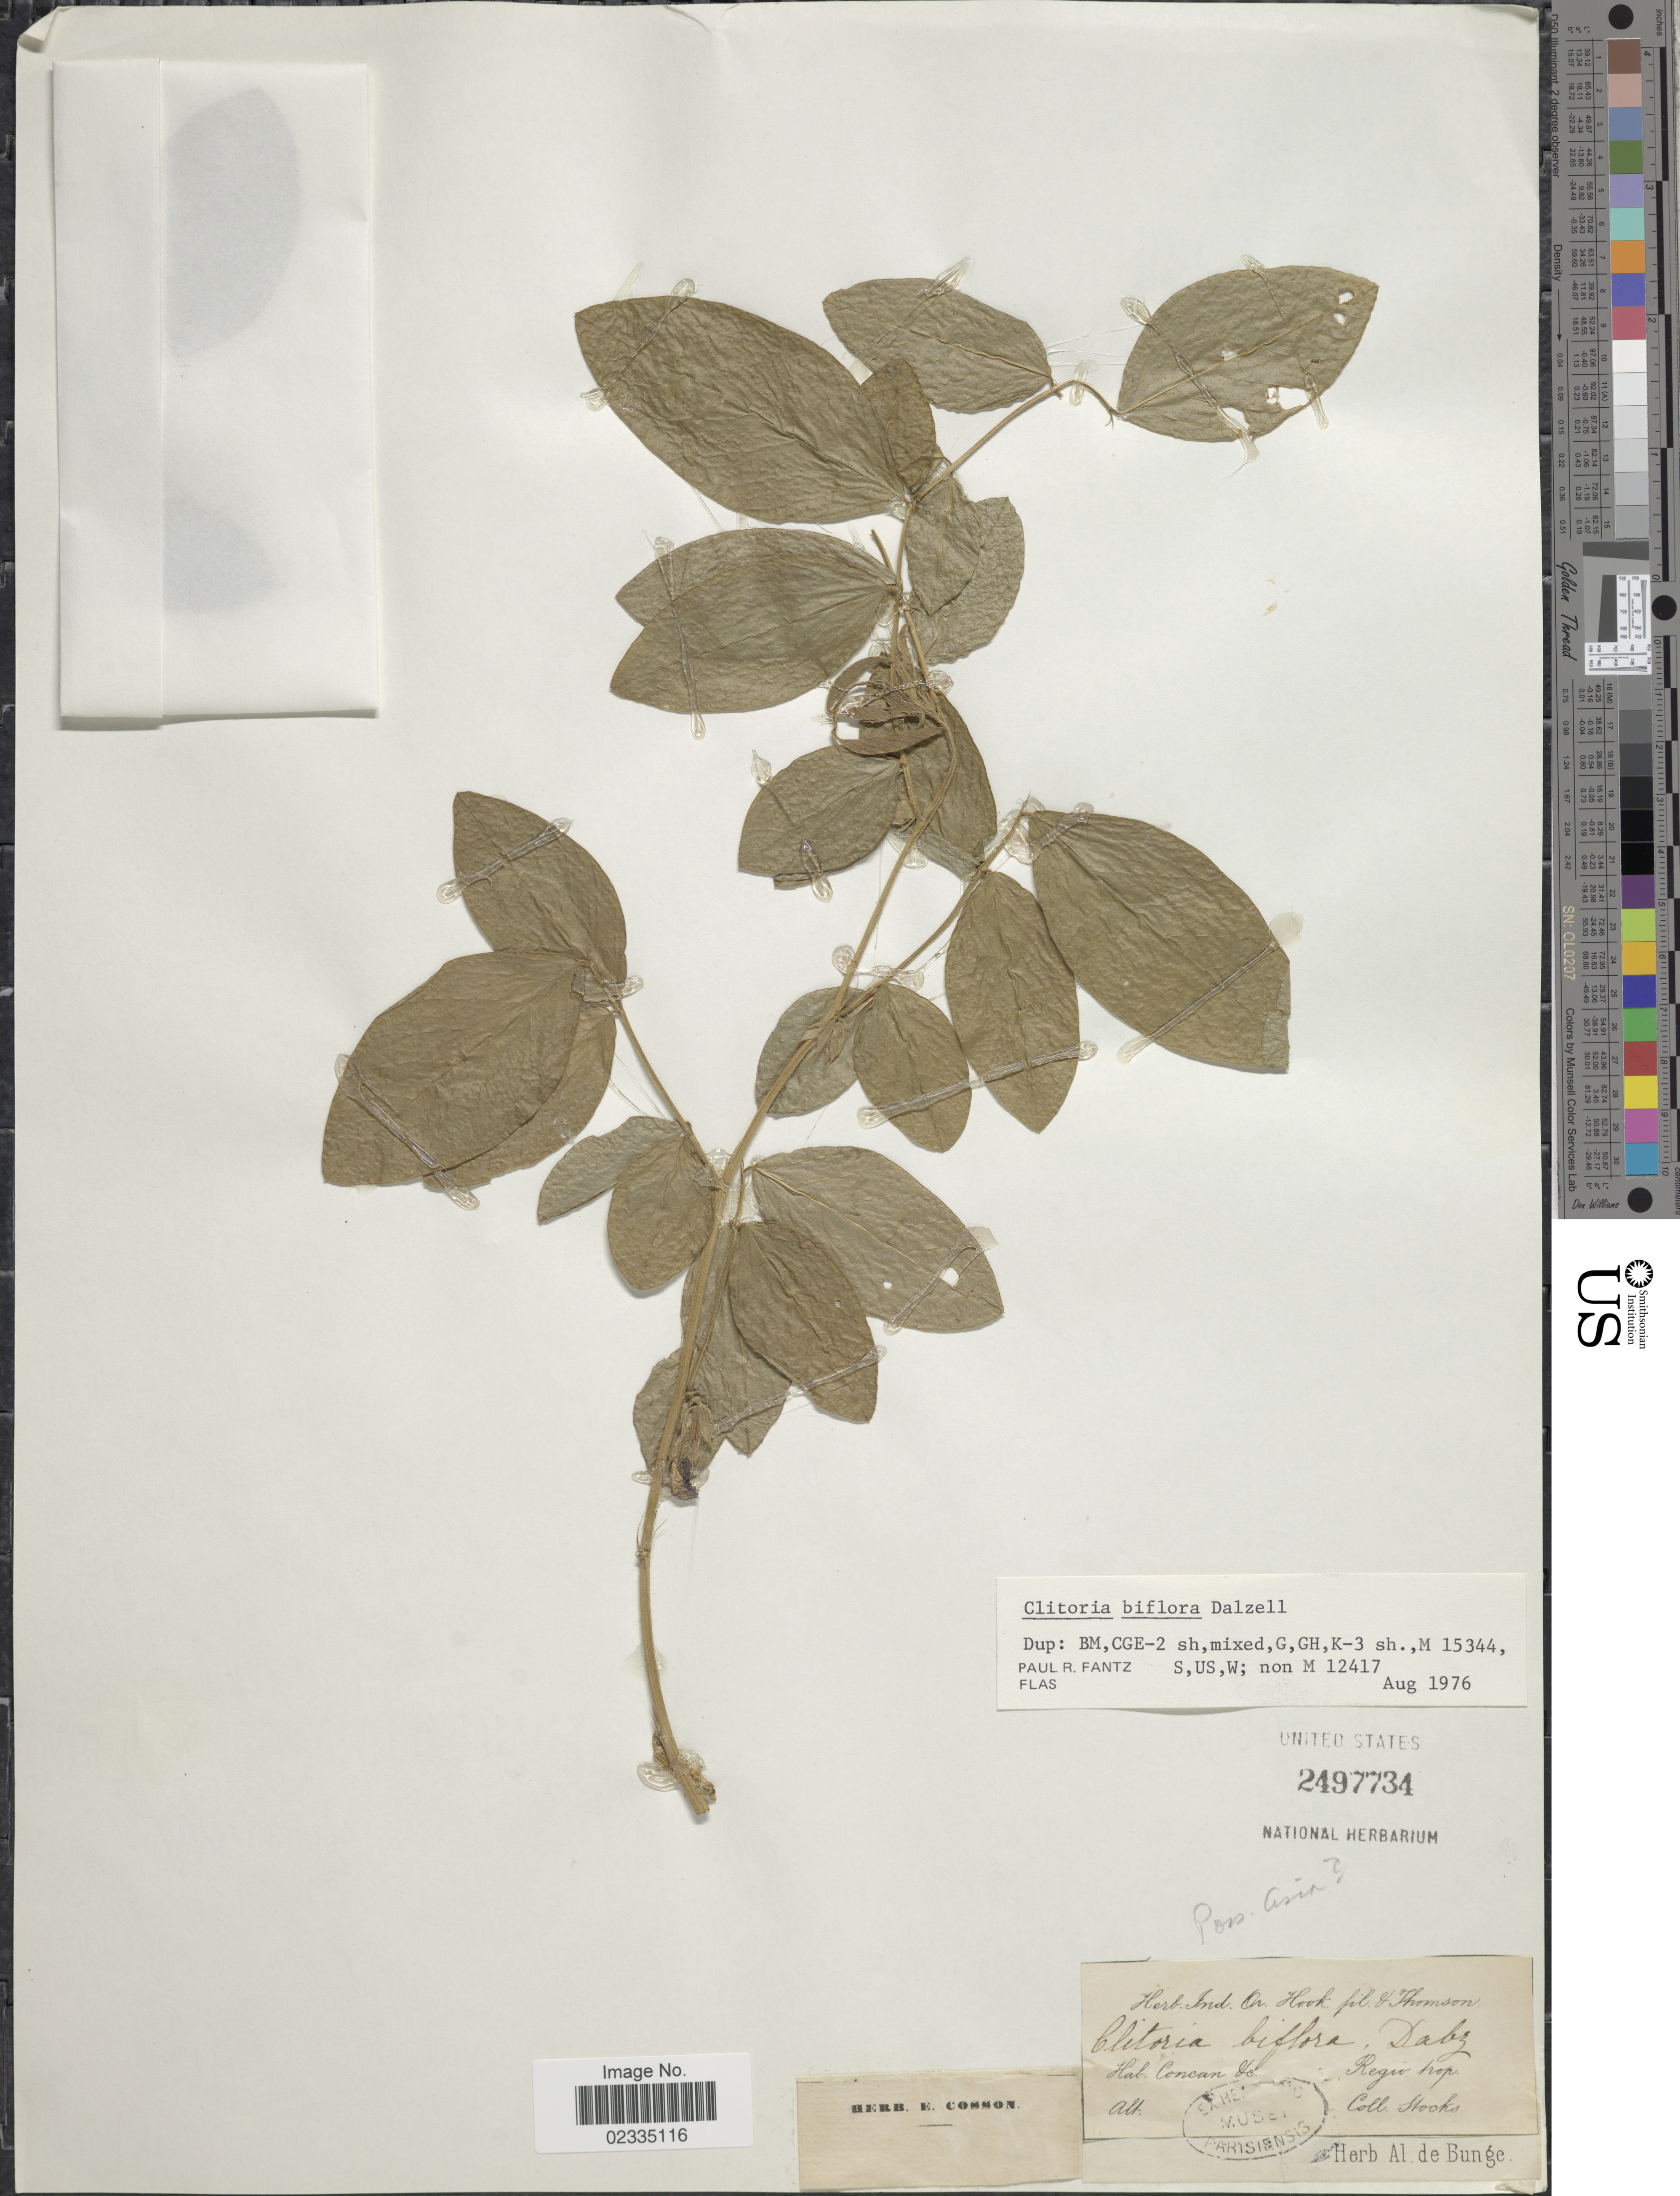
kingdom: Plantae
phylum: Tracheophyta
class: Magnoliopsida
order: Fabales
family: Fabaceae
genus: Clitoria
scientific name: Clitoria biflora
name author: Dalzell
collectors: Stocks, --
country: India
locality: Concan. &c. Regio. trop.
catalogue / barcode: US 2497734